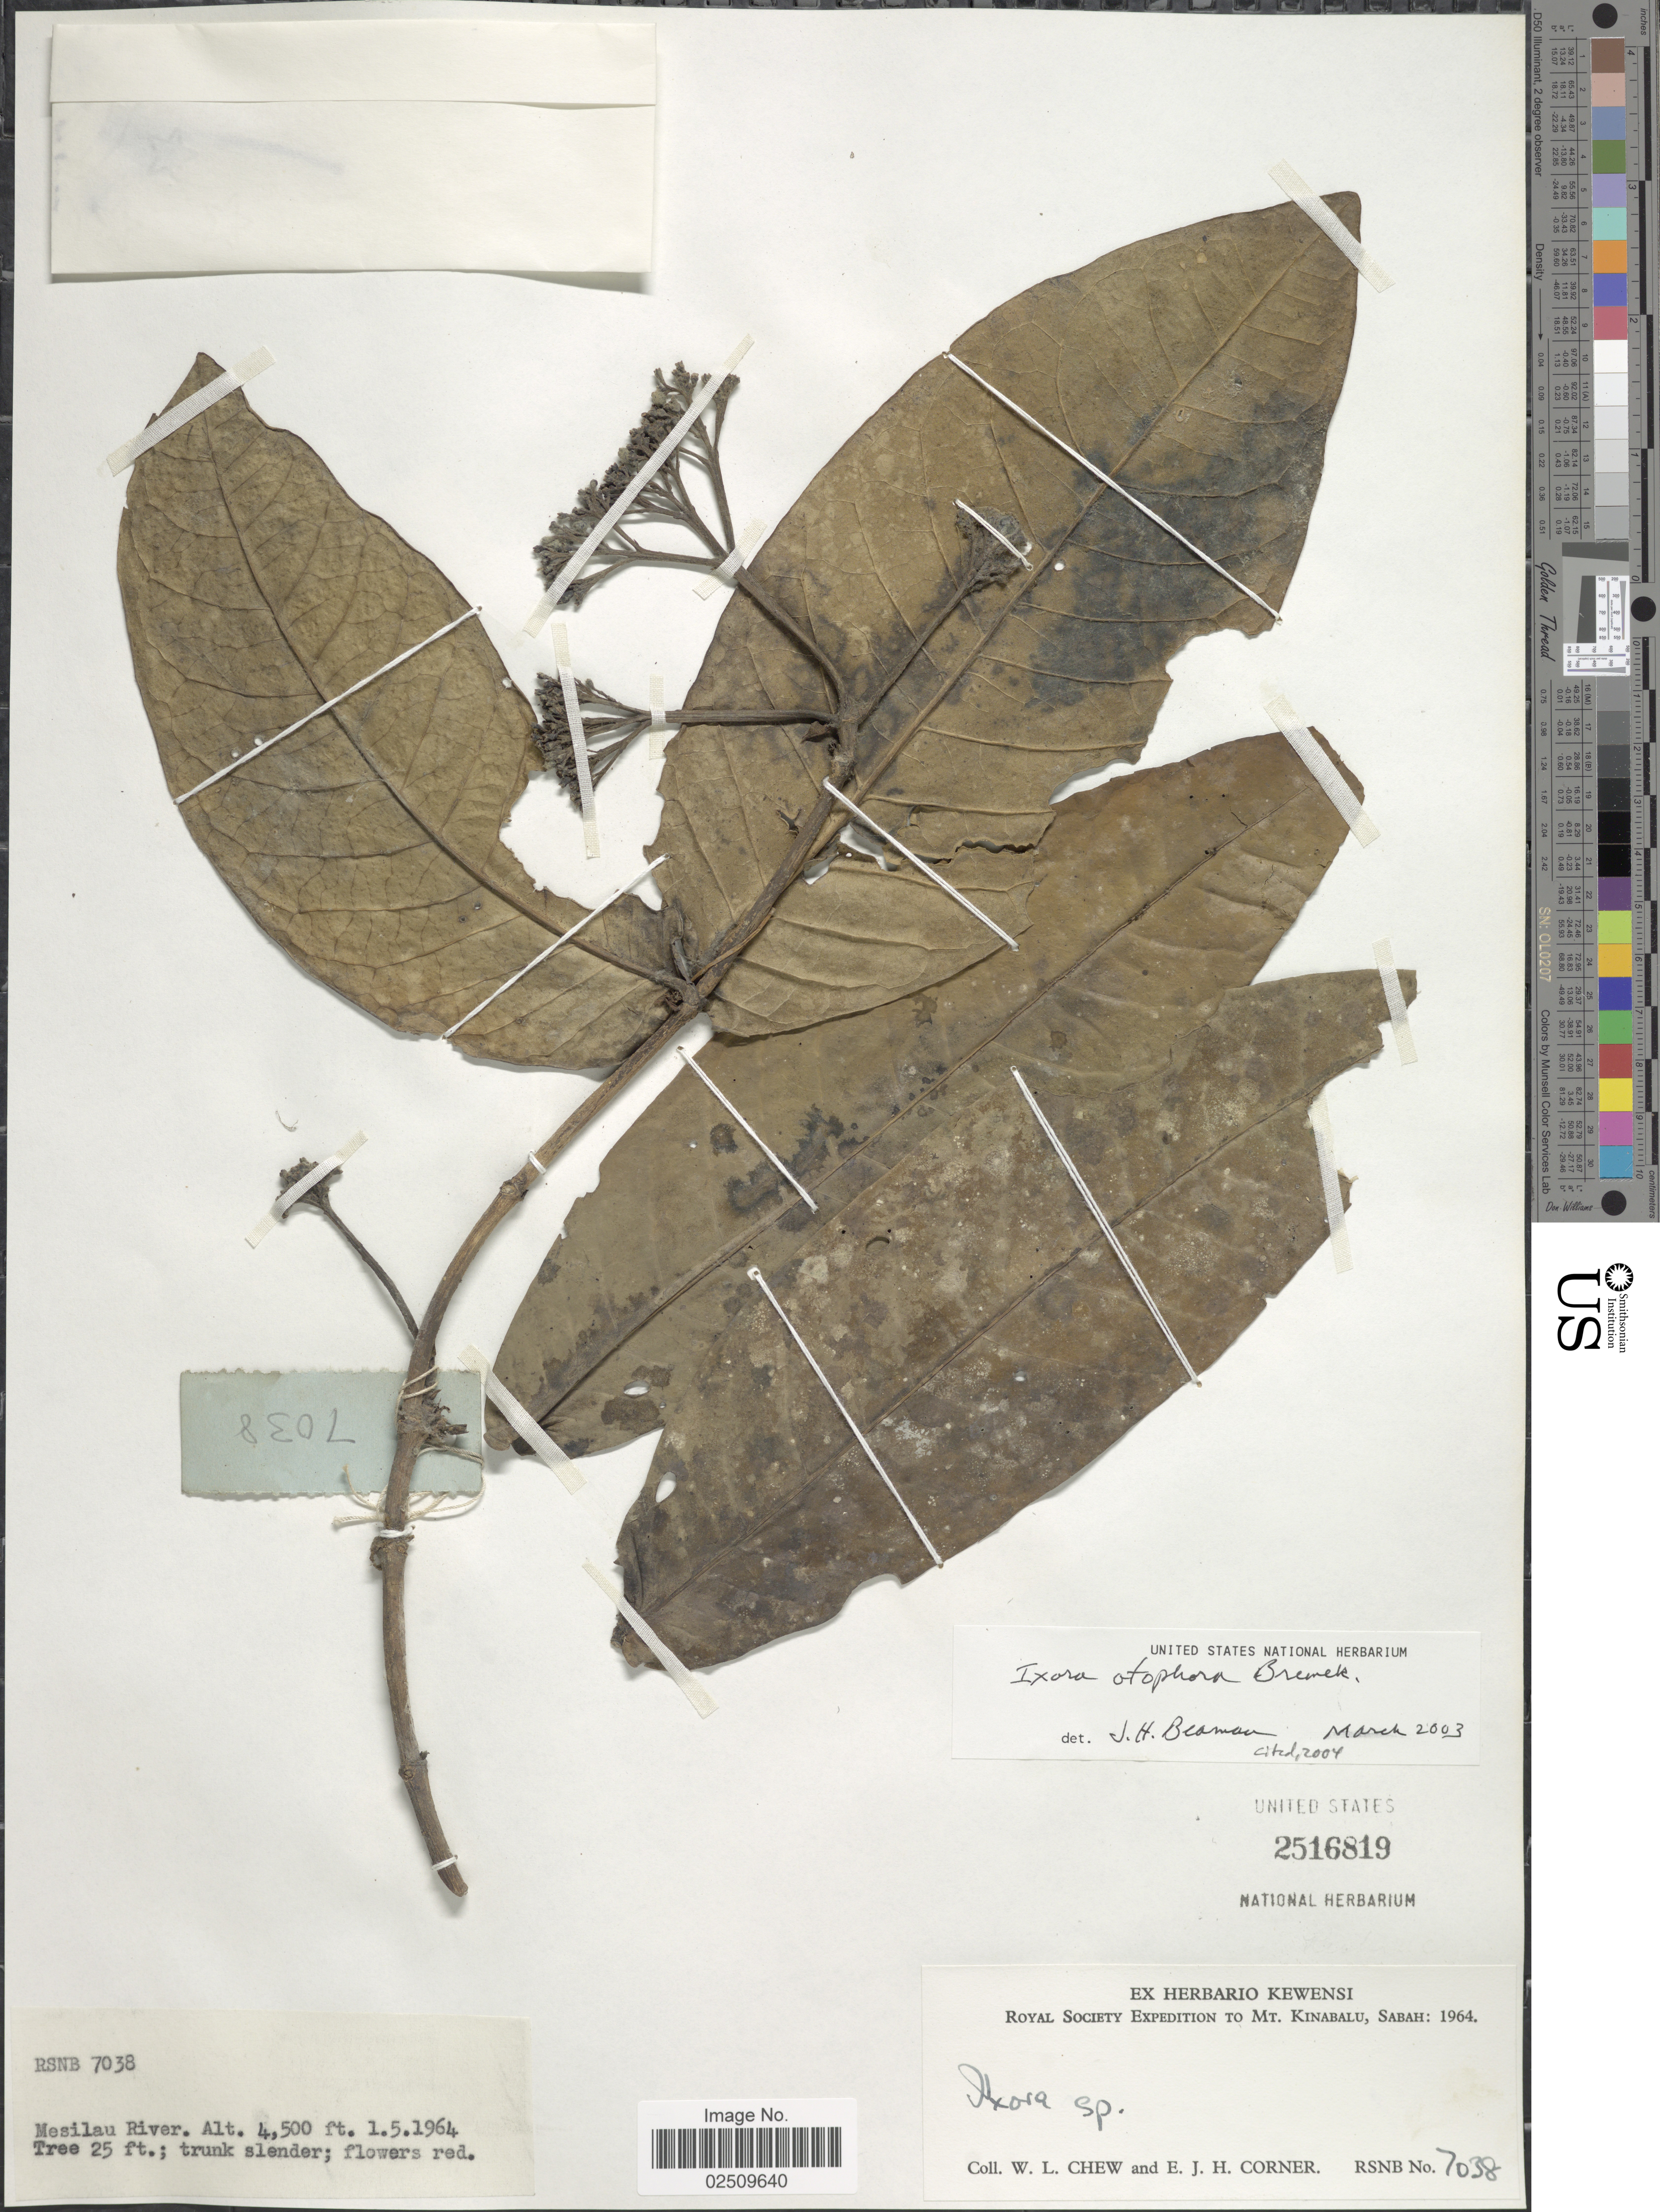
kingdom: Plantae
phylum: Tracheophyta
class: Magnoliopsida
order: Gentianales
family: Rubiaceae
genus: Ixora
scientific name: Ixora otophora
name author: Bremek.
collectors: W. Chew & E. Corner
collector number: RSNB 7038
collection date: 1964-05-01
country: Malaysia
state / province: Sabah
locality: Mt. Kinabalu, Mesilau River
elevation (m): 1372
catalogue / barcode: US 2516819